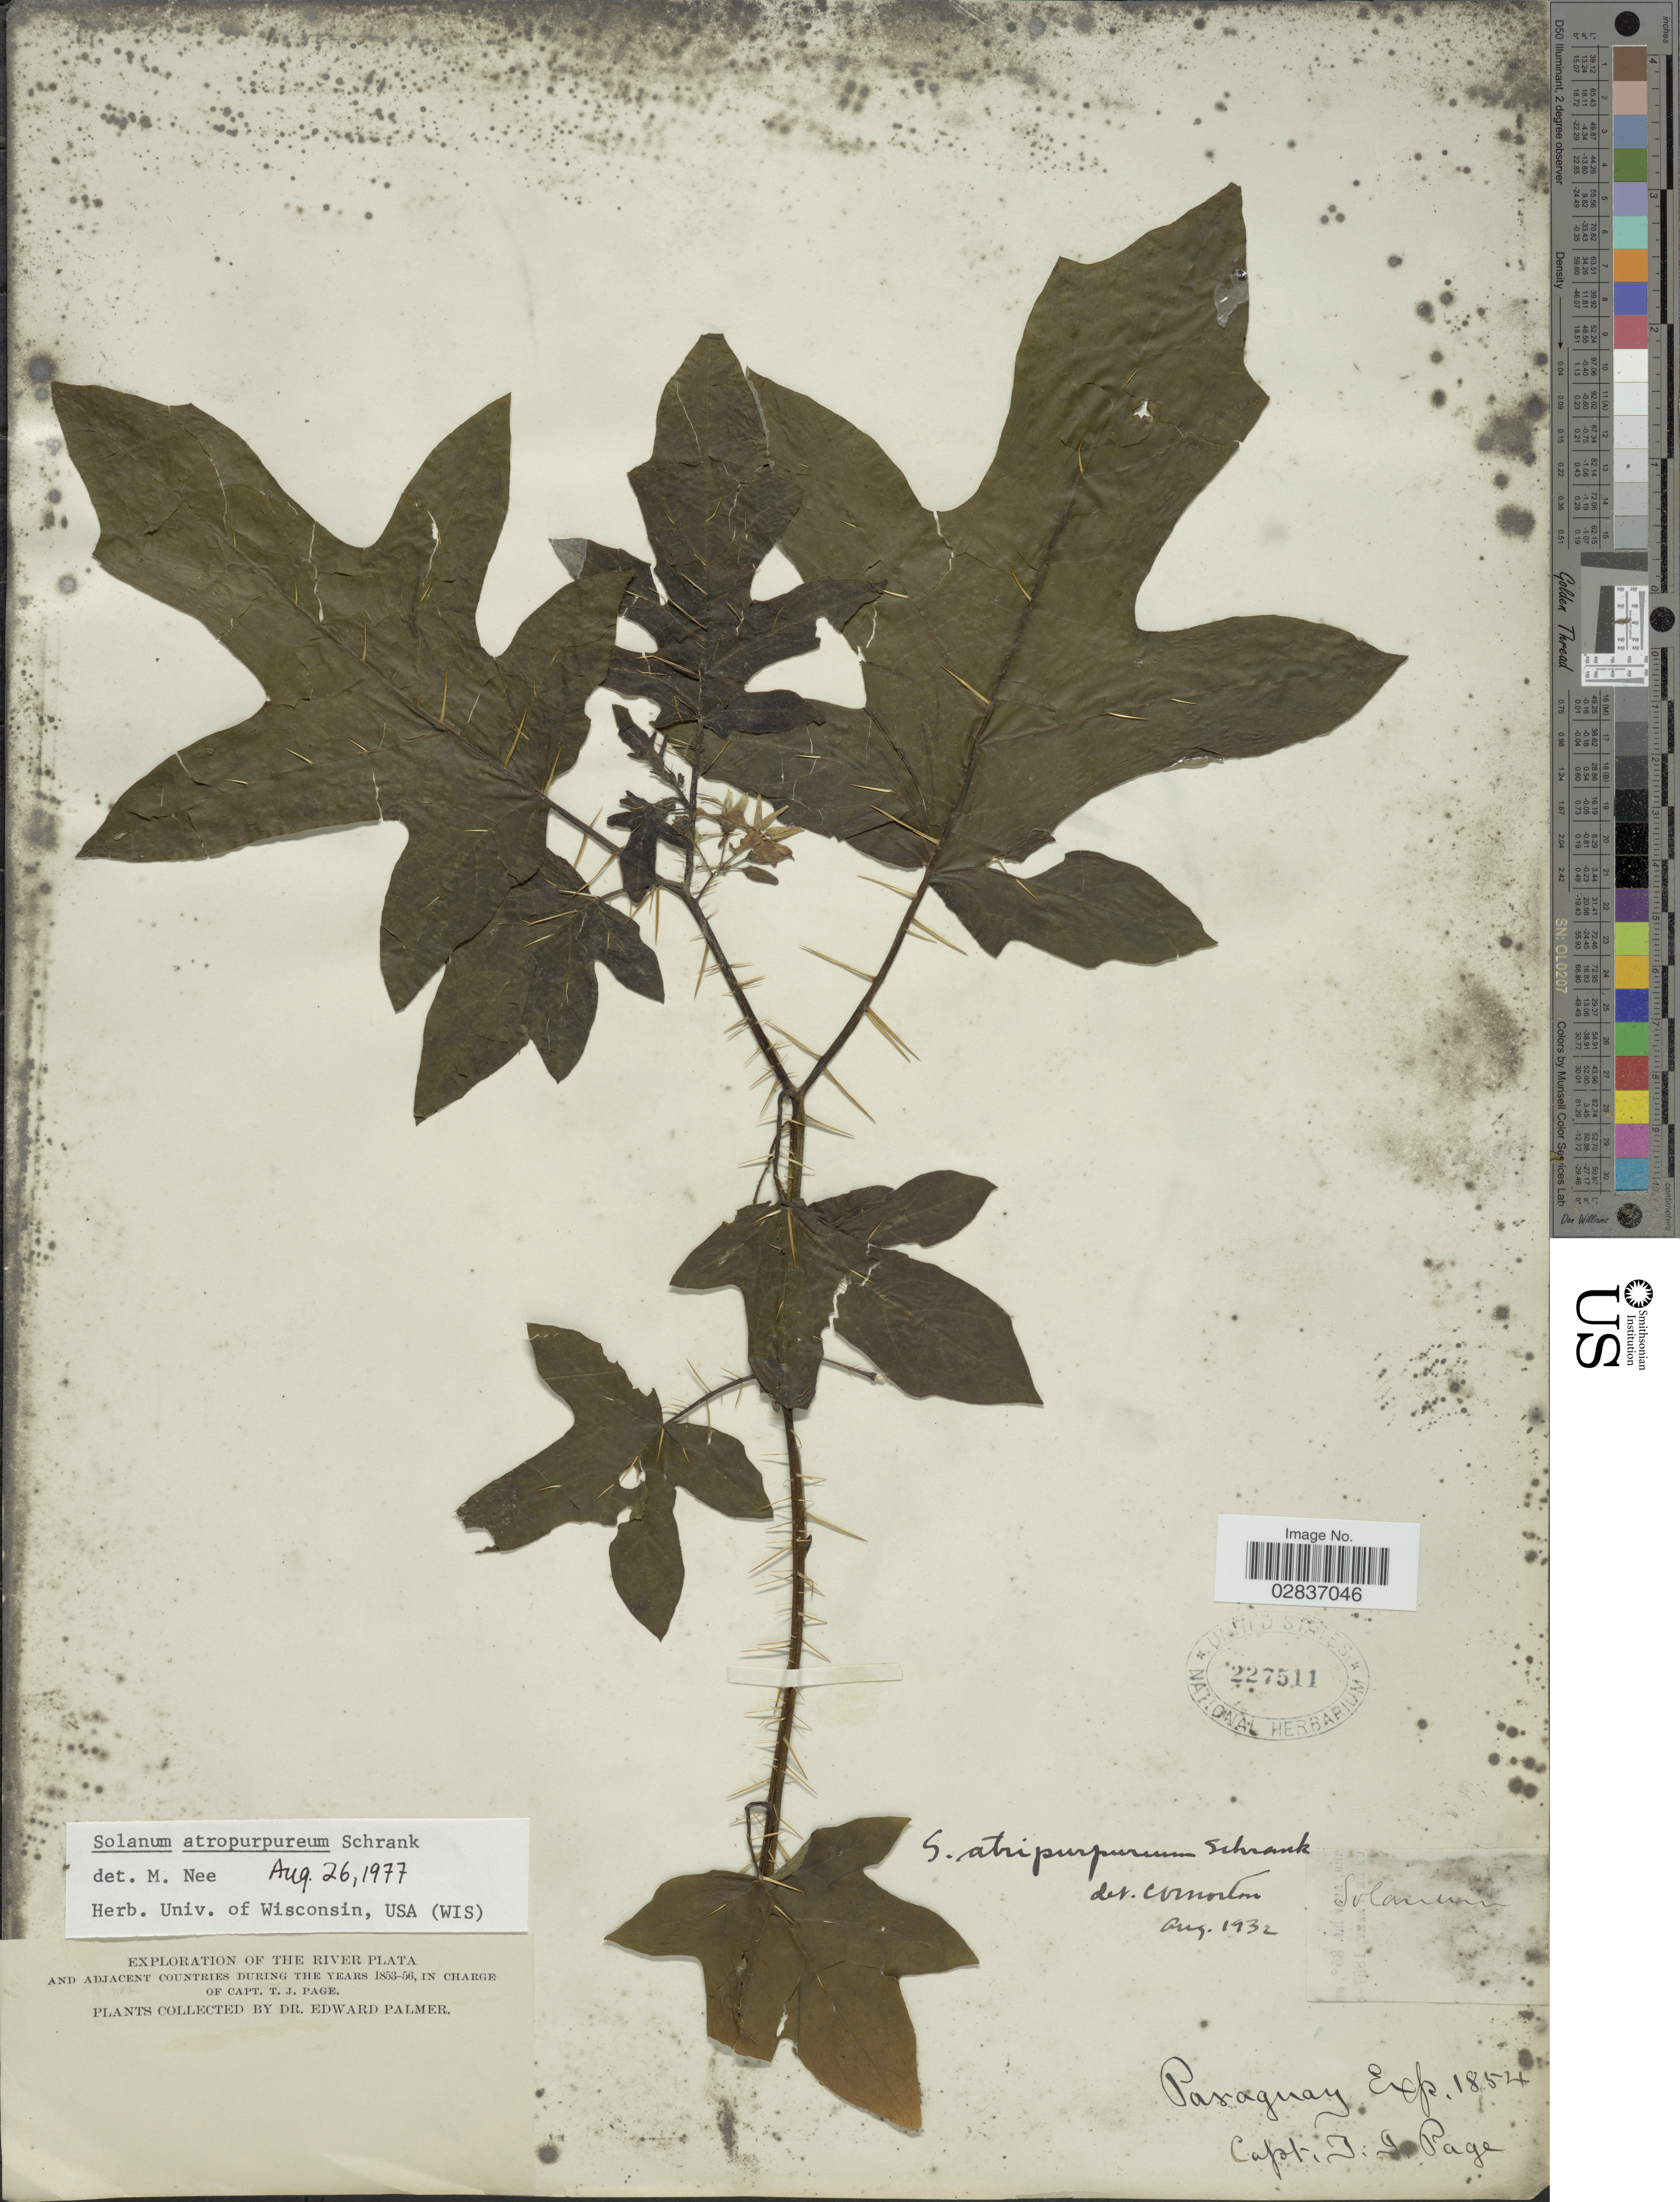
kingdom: Plantae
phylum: Tracheophyta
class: Magnoliopsida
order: Solanales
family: Solanaceae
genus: Solanum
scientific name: Solanum atropurpureum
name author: Schrank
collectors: E. Palmer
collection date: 1854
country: Paraguay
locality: The River Plata.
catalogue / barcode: US 227511